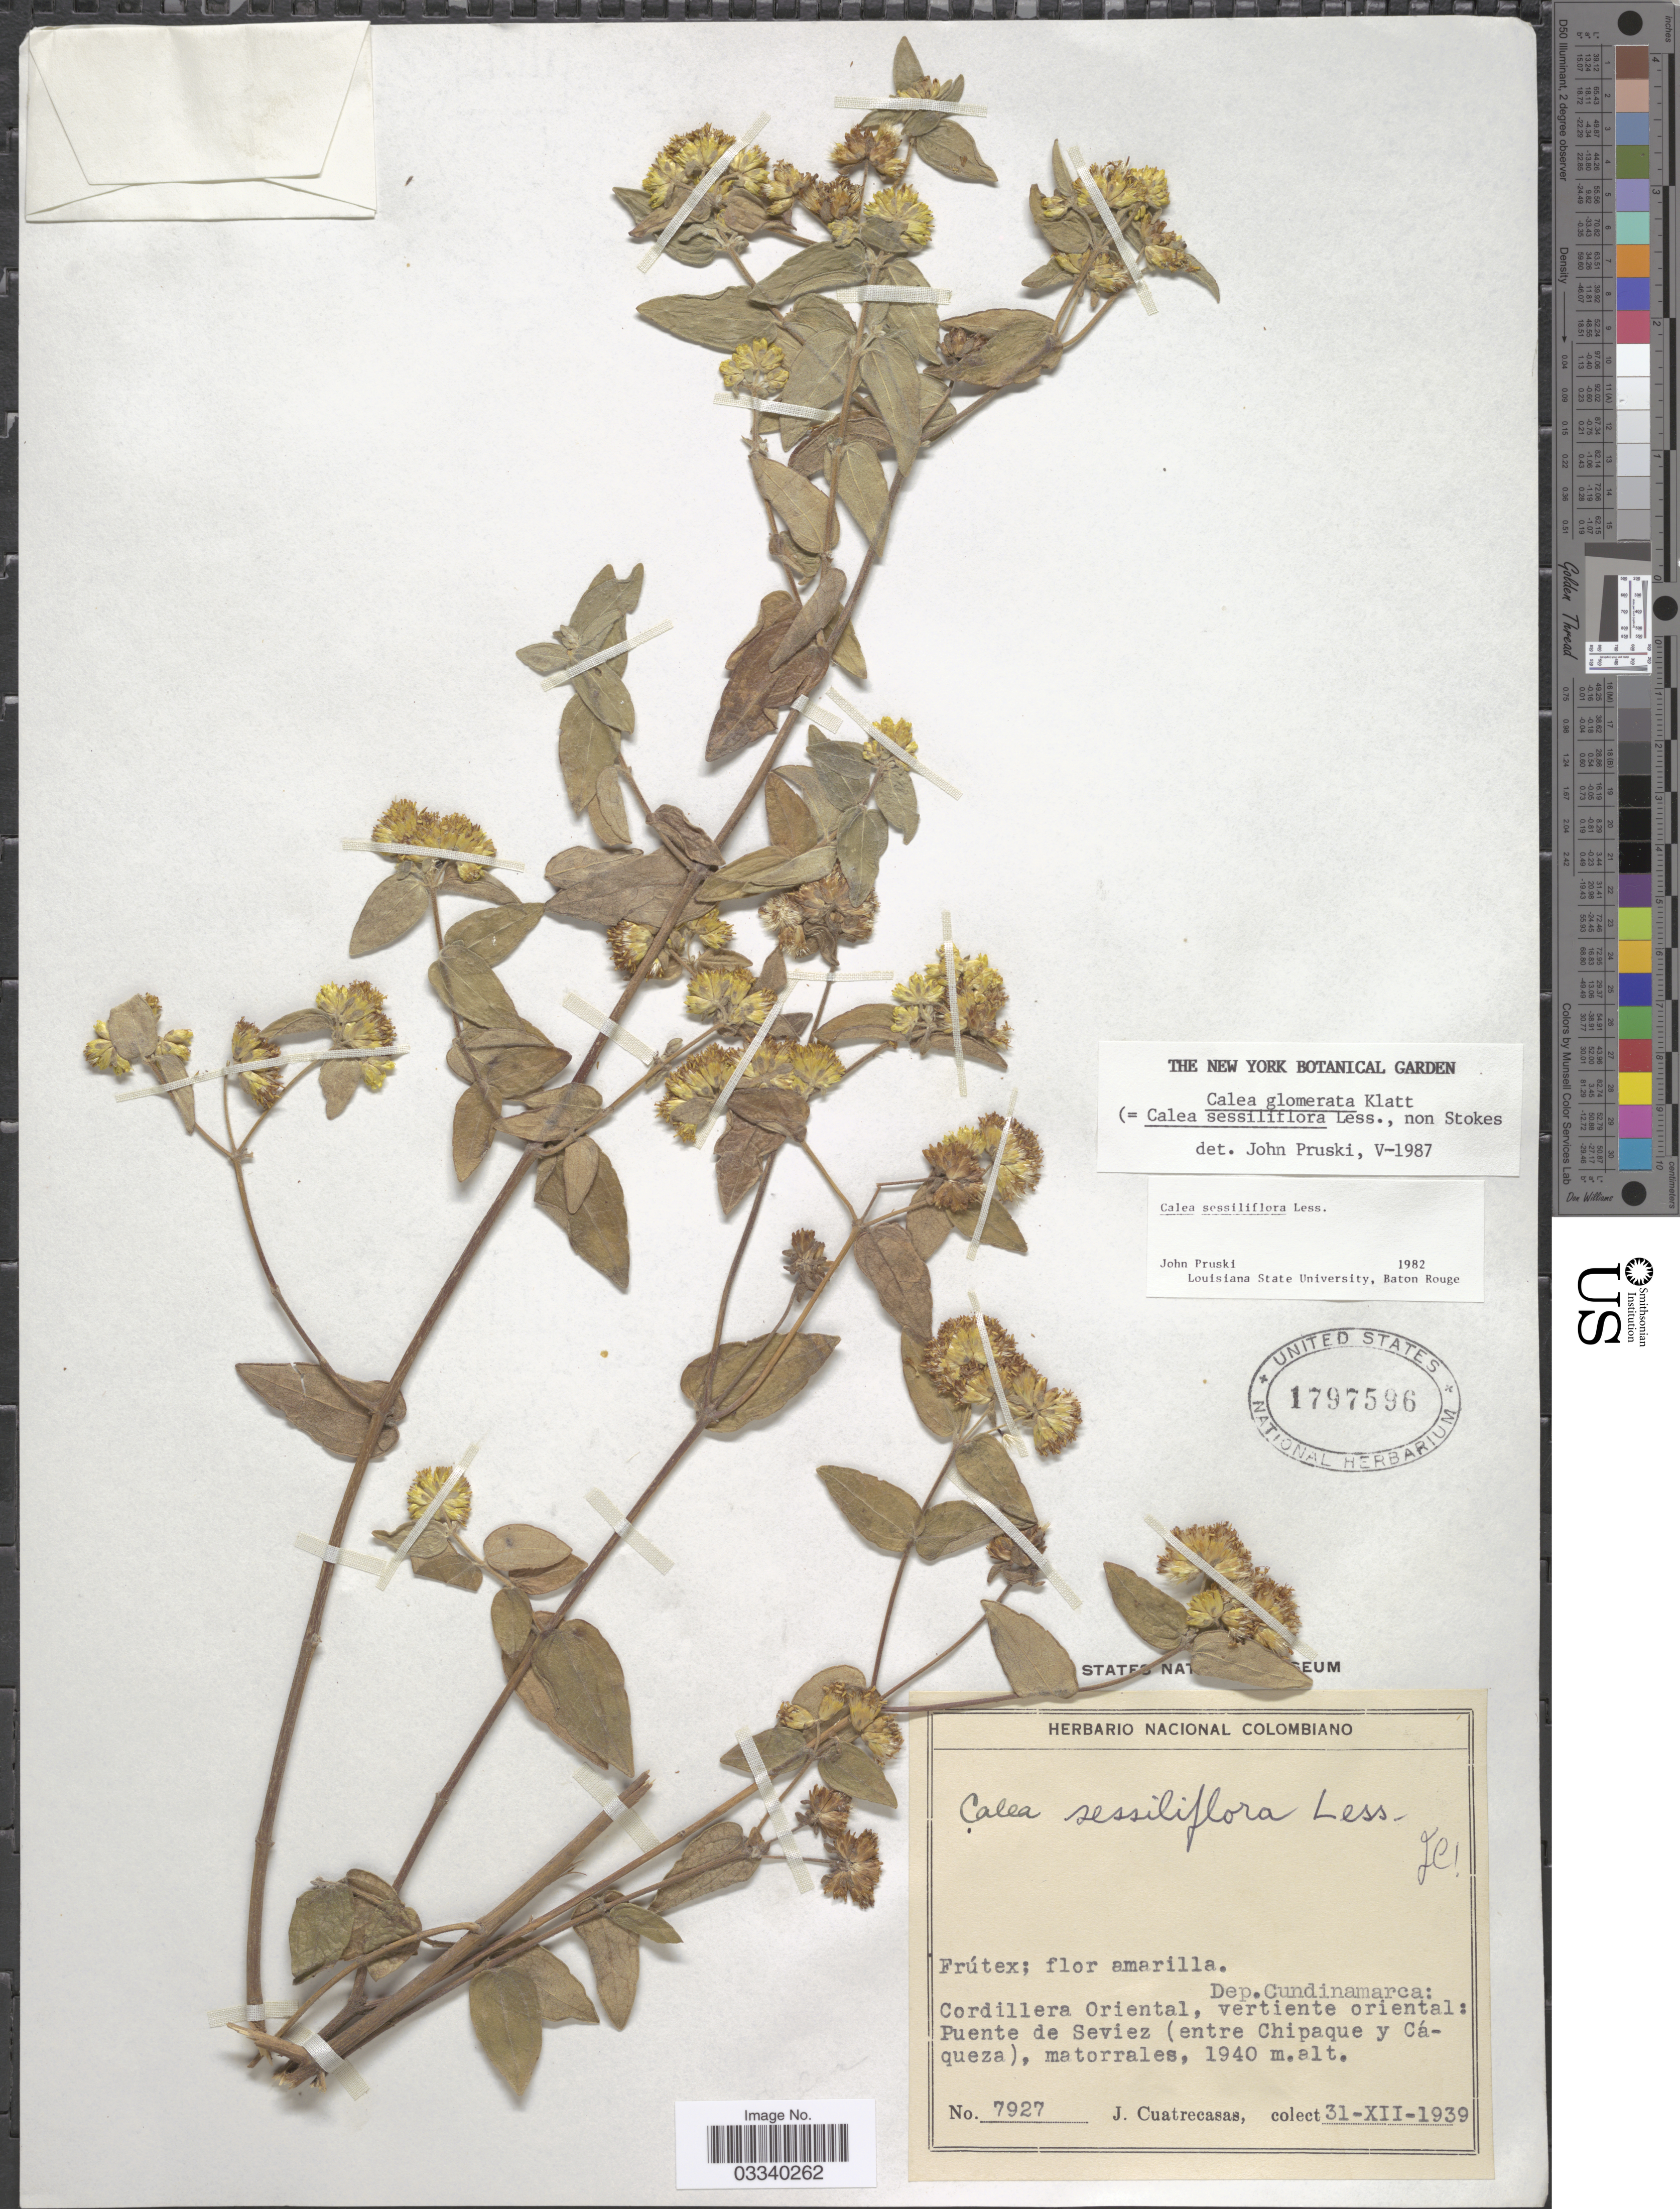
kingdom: Plantae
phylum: Tracheophyta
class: Magnoliopsida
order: Asterales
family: Asteraceae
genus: Calea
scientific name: Calea sessiliflora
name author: Less.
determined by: Pruski, J. F.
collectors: J. Cuatrecasas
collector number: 7927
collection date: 1939-12-31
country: Colombia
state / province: Cundinamarca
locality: Dep. Cundinamarca: Cordillera Oriental, vertiente oriental: Puente de Seviez (entre Chipaque y Cáqueza).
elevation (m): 1940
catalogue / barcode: US 1797596